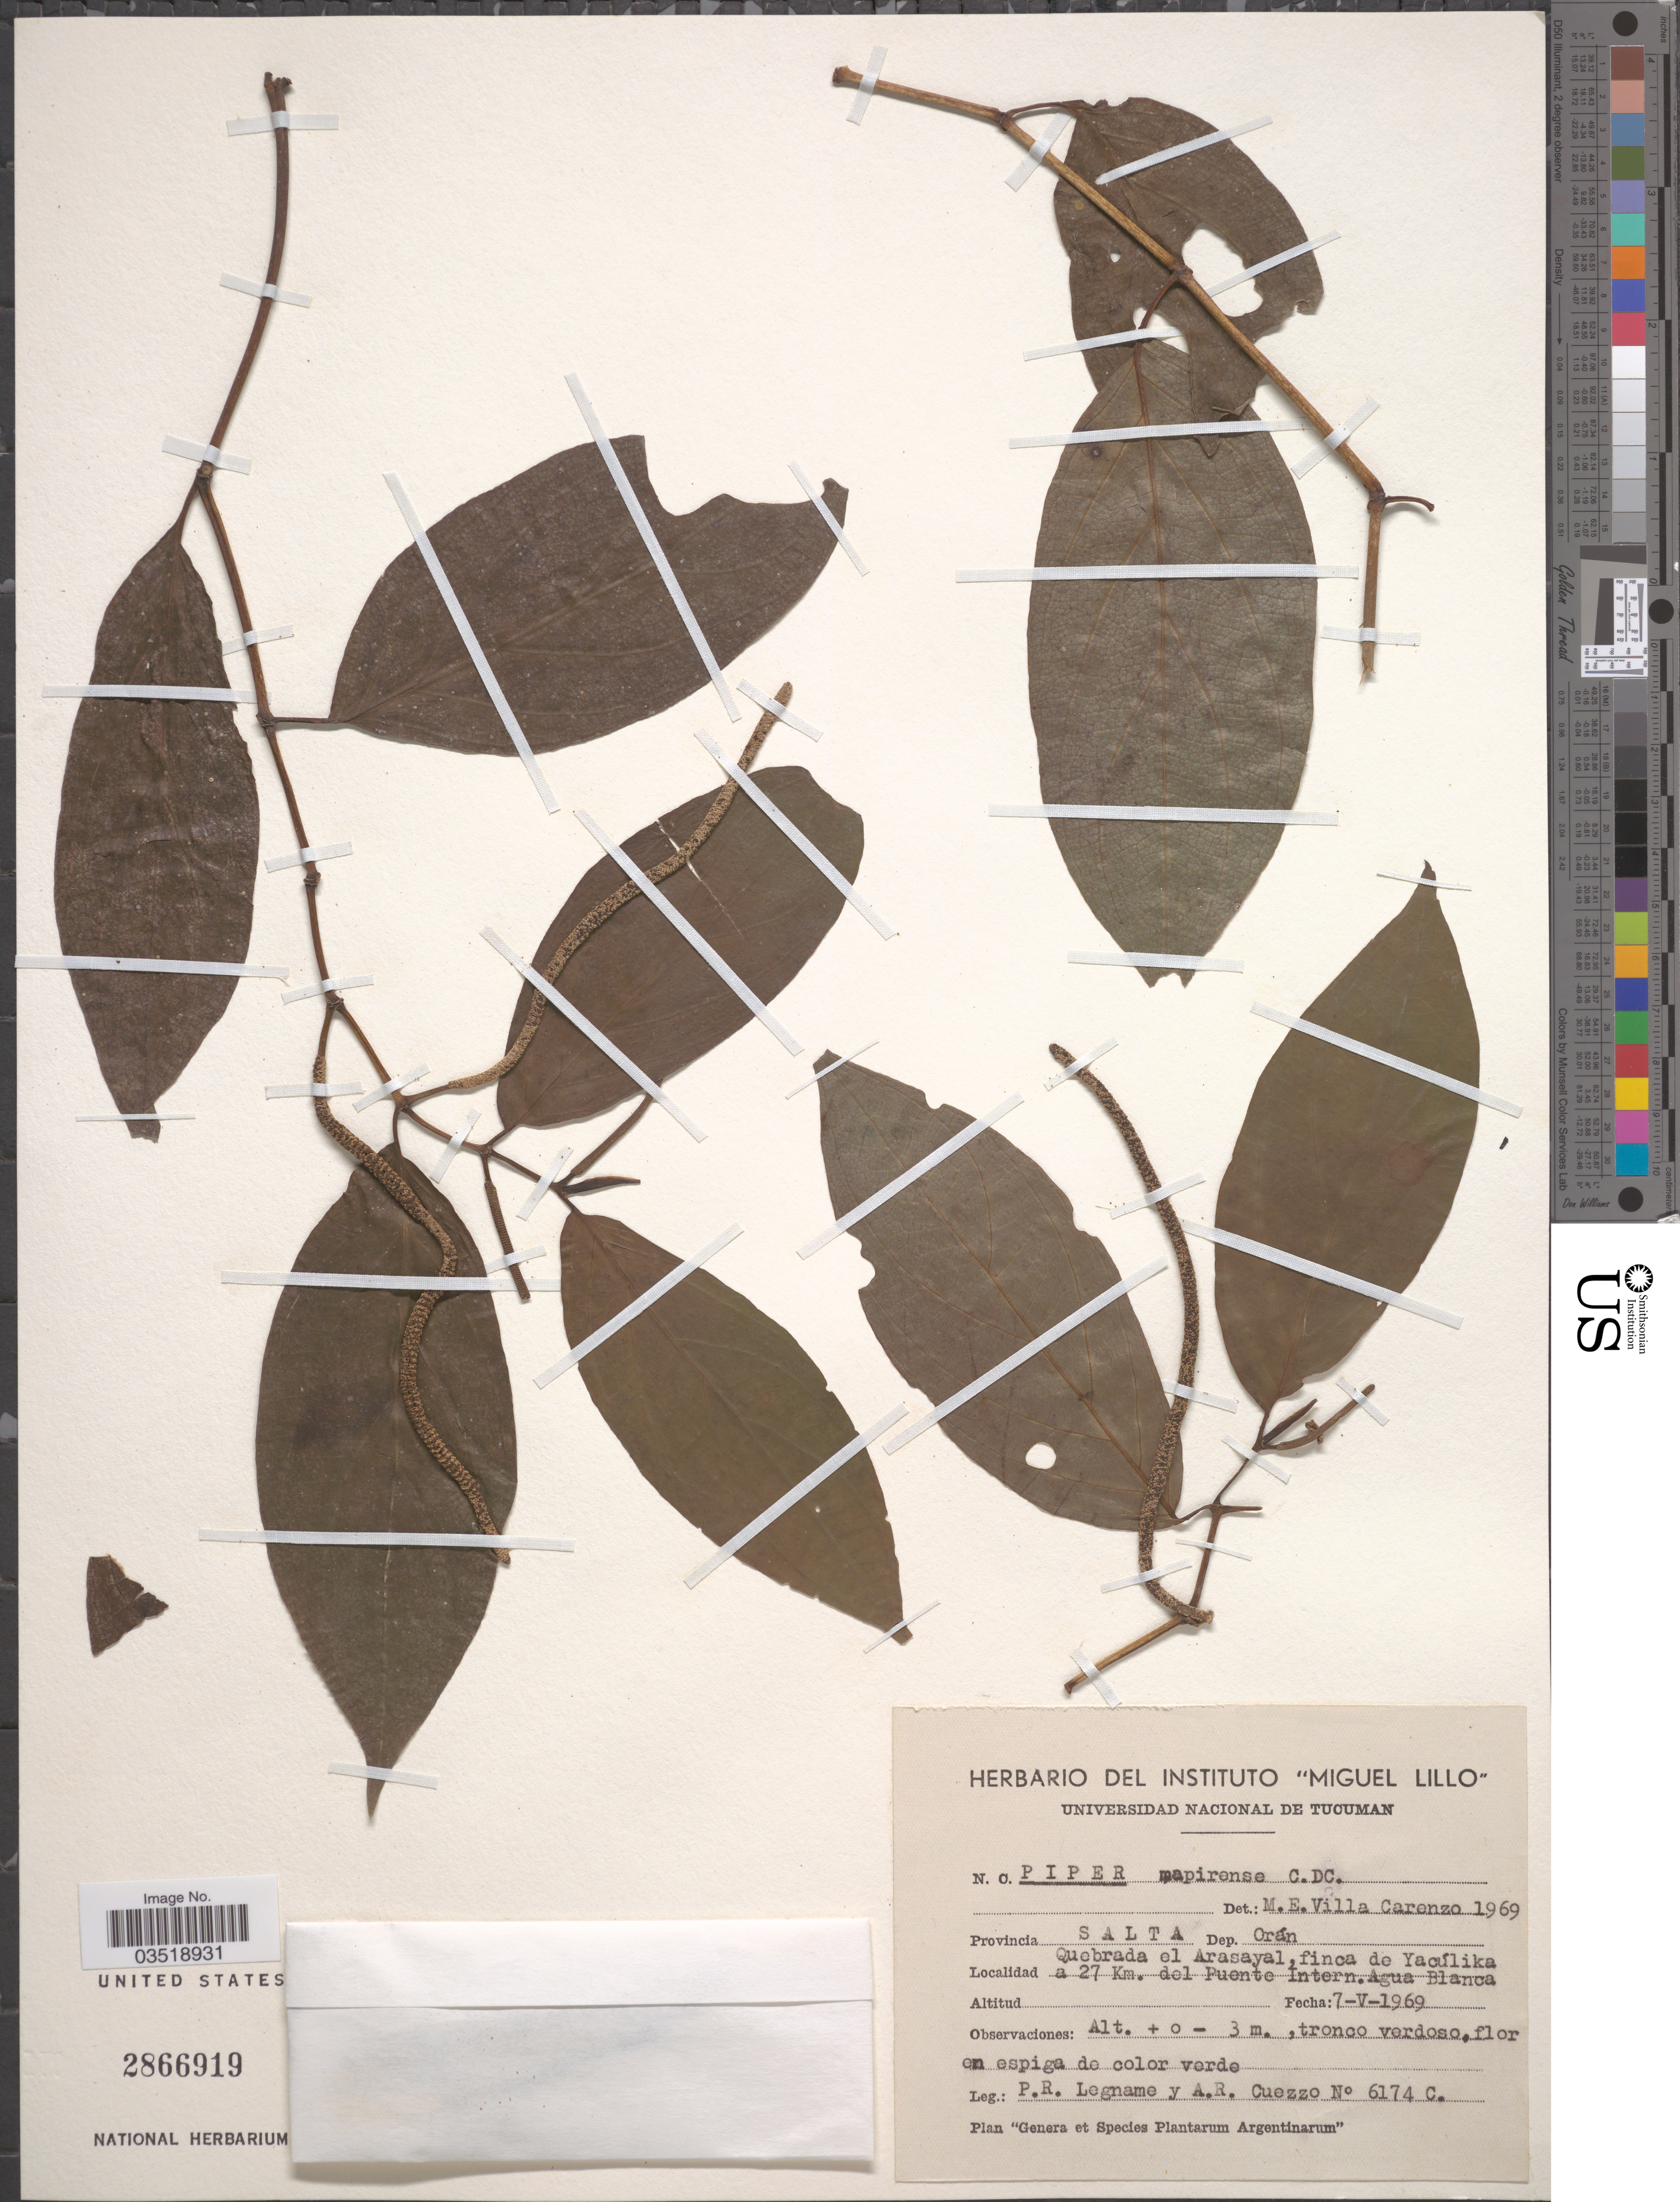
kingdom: Plantae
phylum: Tracheophyta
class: Magnoliopsida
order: Piperales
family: Piperaceae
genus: Piper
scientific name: Piper mapirense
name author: C. DC.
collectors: P. R. Legname & A. Cuezzo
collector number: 6174C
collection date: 1969-05-07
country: Argentina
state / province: Salta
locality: Dep. Orán. Quebrada el Arasayal, finca de Yacúlika a 27 Km. del Puente Intern. Agua Blanca.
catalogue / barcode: US 2866919